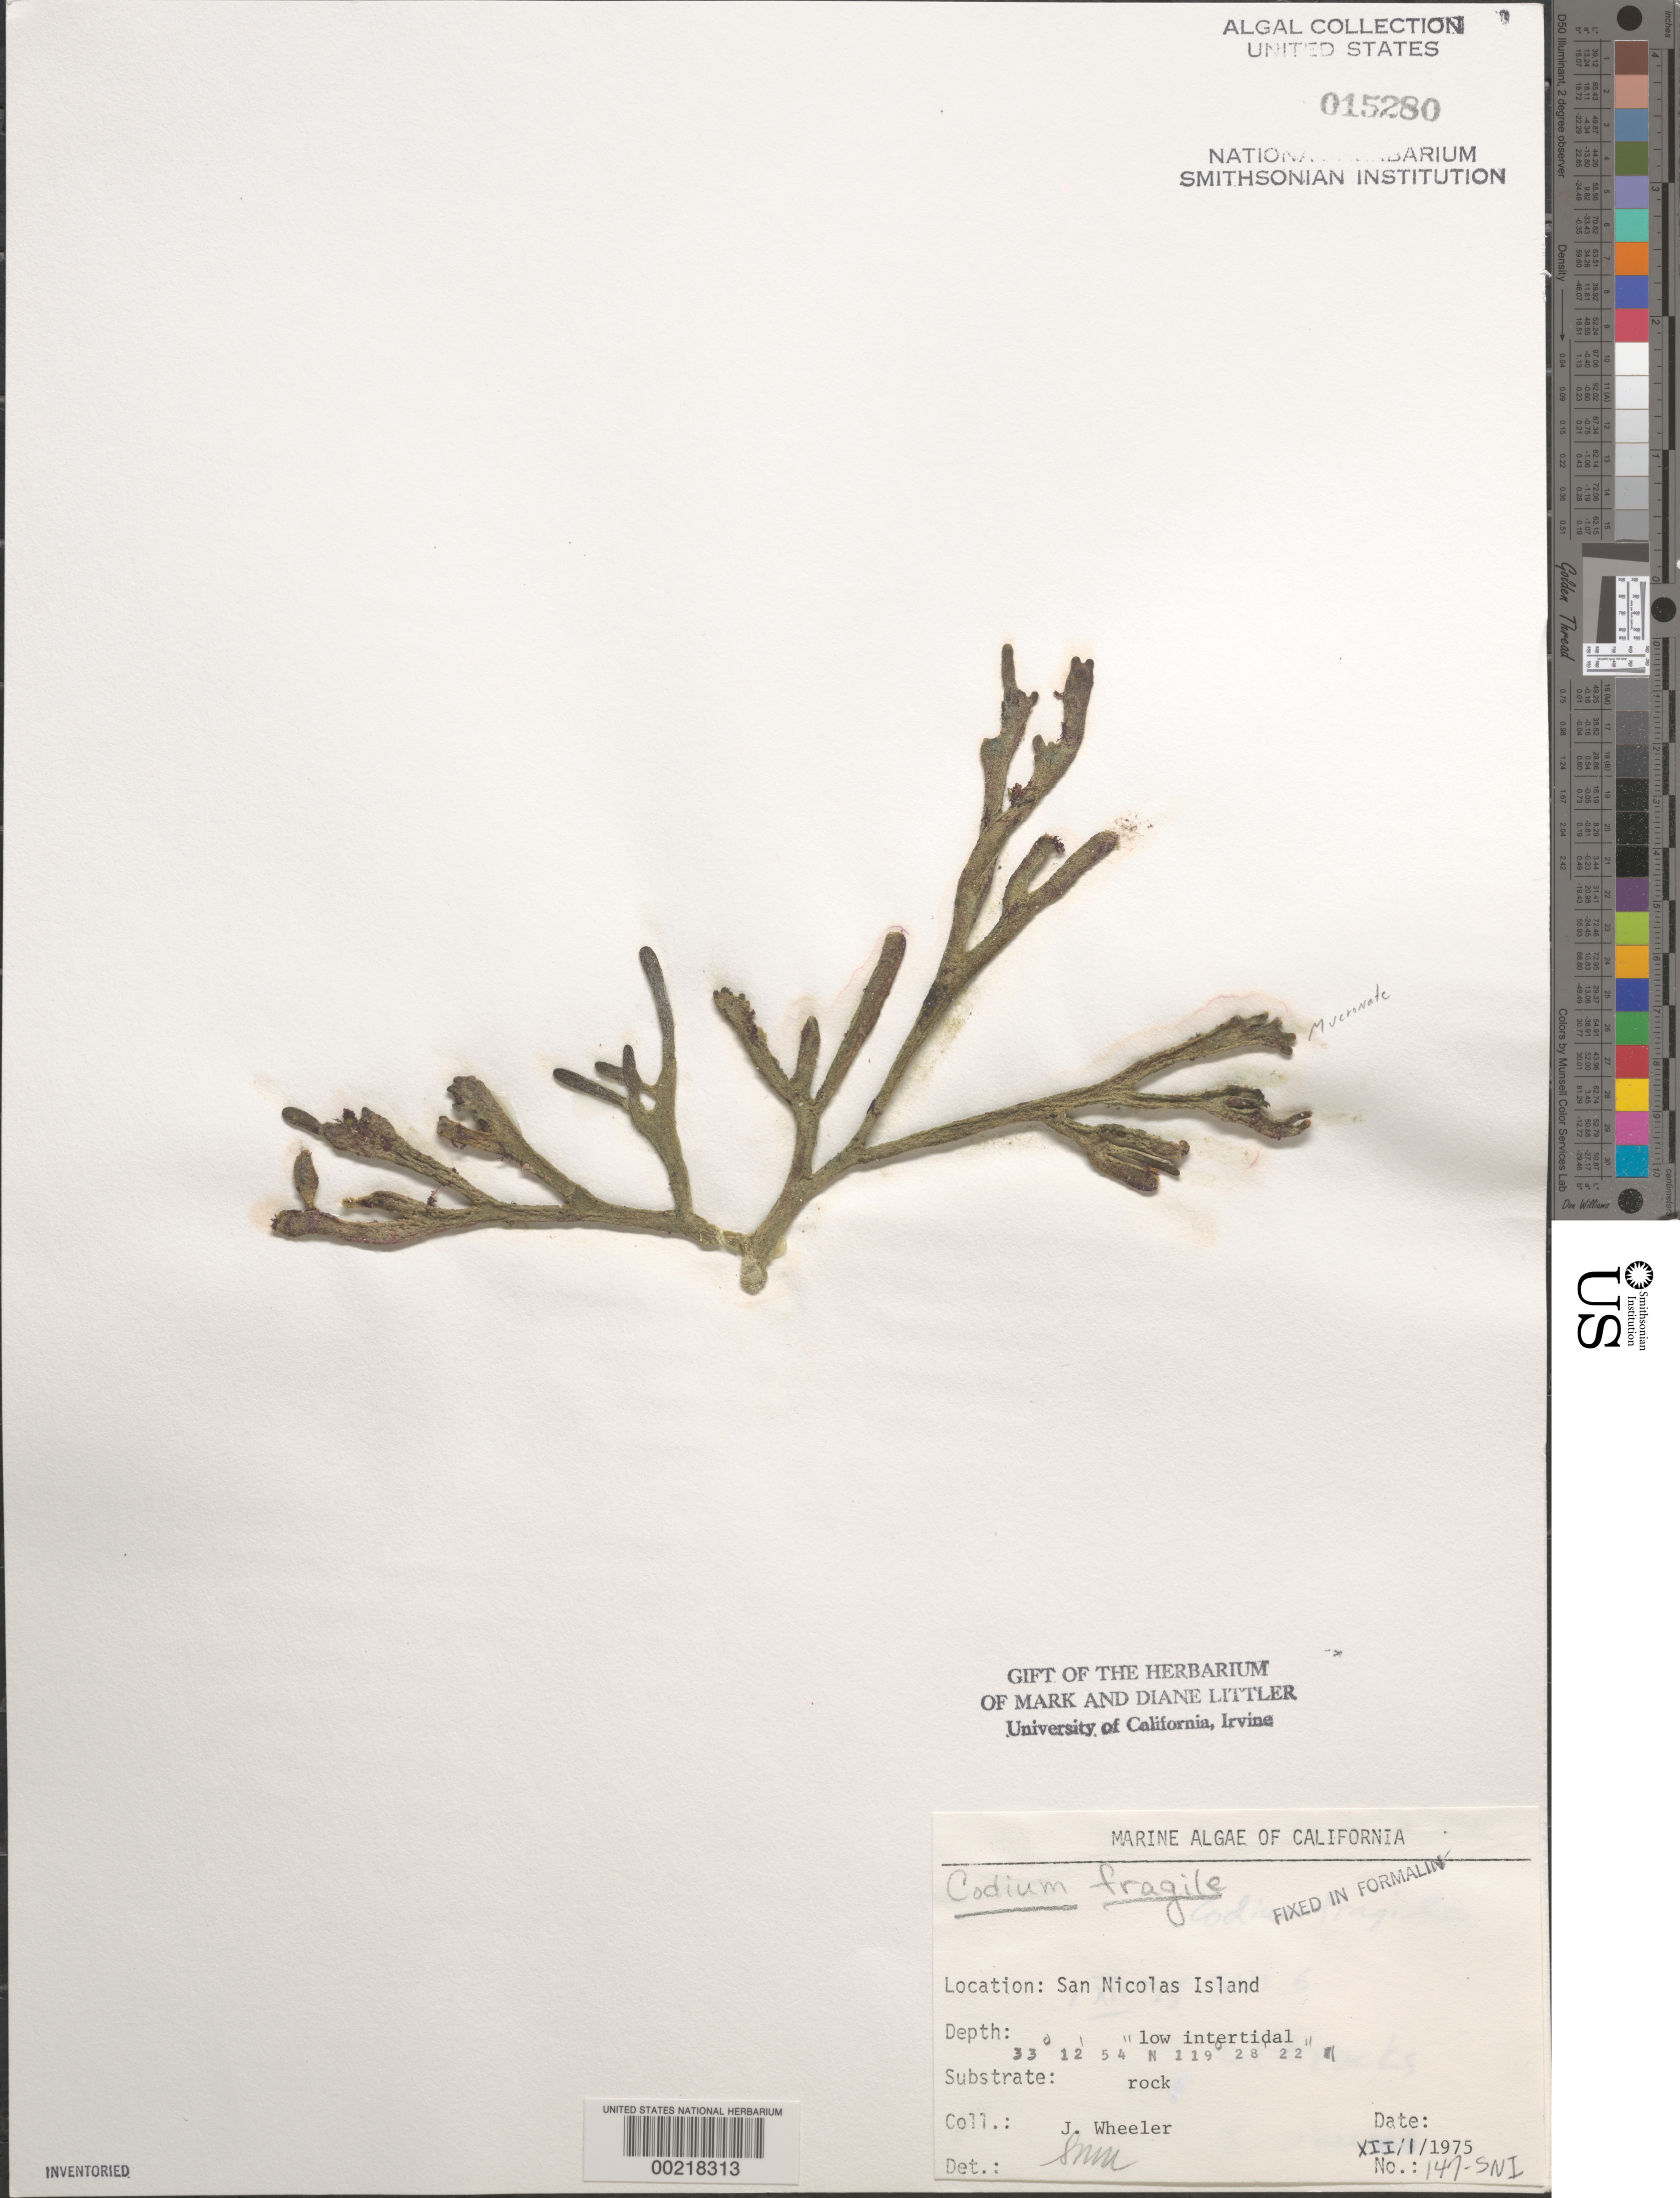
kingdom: Plantae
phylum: Chlorophyta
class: Ulvophyceae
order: Bryopsidales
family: Codiaceae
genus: Codium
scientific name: Codium fragile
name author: (Suringar) P. Hariot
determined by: Murray, S. N.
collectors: J. L. Wheeler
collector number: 147-SNI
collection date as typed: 01 Dec 1975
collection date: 1975-12-01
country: United States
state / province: California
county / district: Ventura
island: San Nicolas Island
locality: Dutch Harbor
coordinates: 33 12'54"N, 119 28'22"W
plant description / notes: BLM-SOCALBIGHT Rocky Intertidal Survey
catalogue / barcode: US 15280